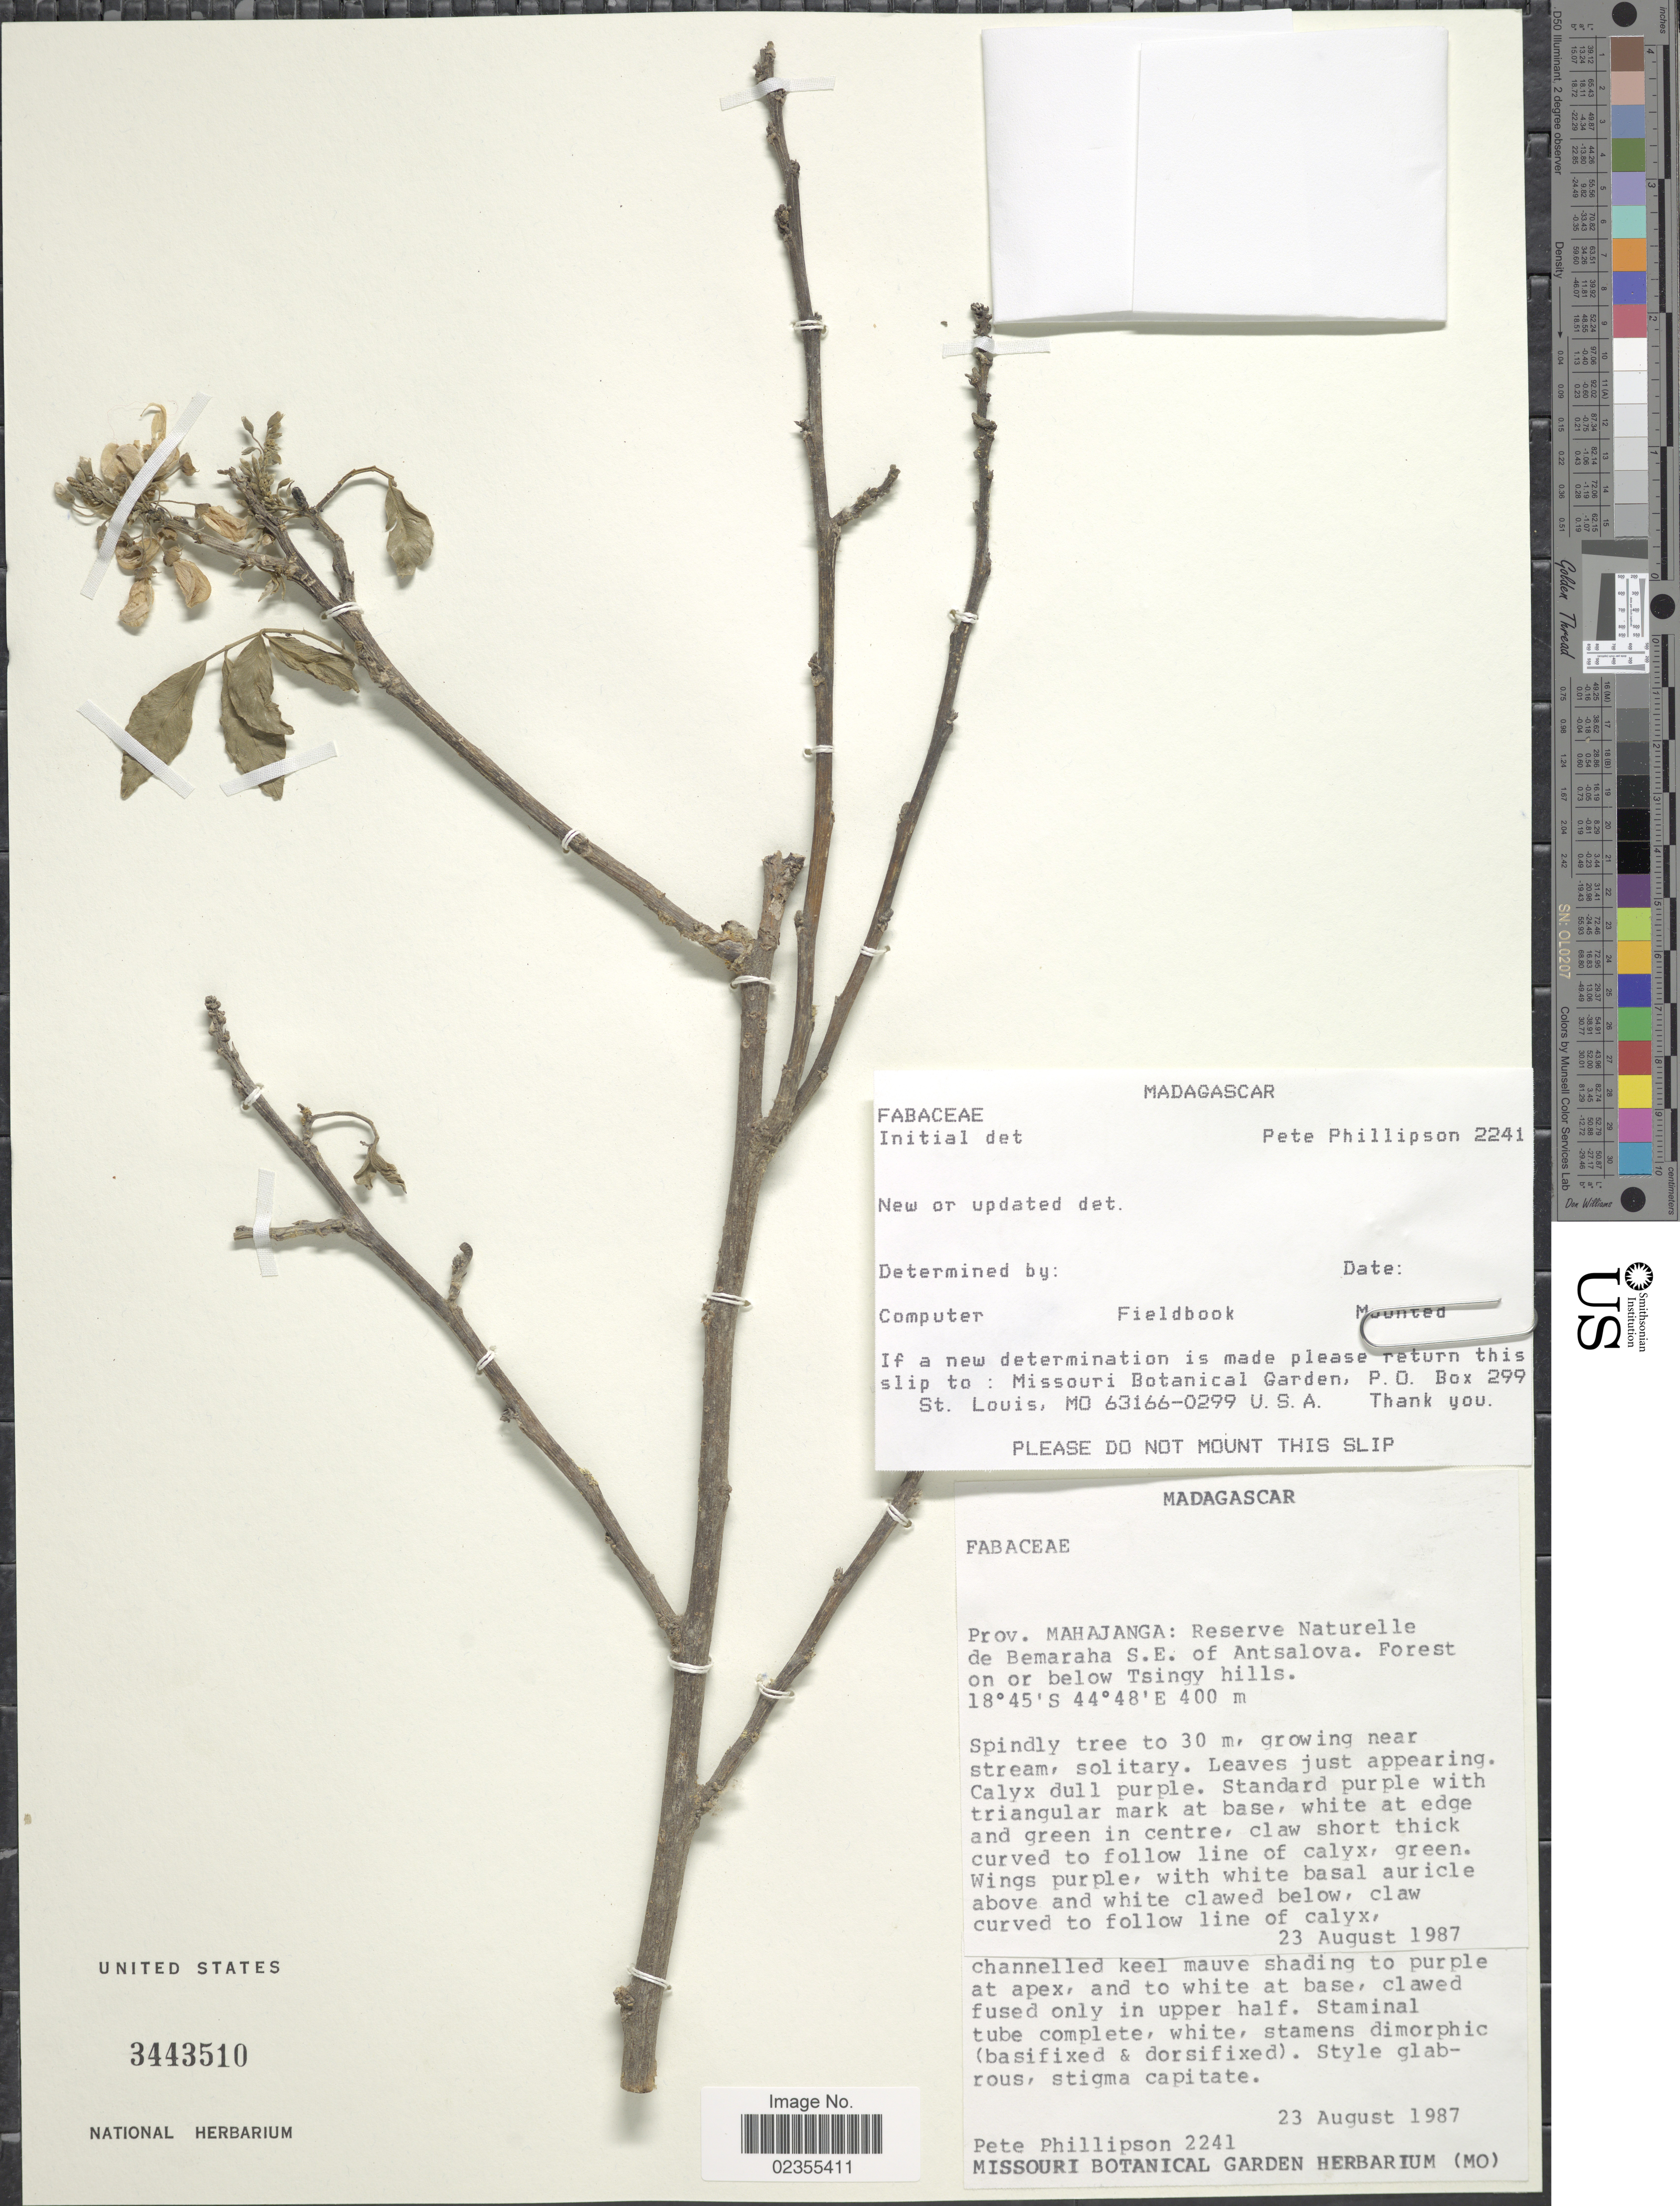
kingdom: Plantae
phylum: Tracheophyta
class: Magnoliopsida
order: Fabales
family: Fabaceae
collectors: P. B. Phillipson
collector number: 2241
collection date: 1987-08-23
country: Madagascar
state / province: Melaky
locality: Reserve Naturelle de Bemaraha S.E. of Antsalova. Forest on or below Tsingy hills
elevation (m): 400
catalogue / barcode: US 3443510